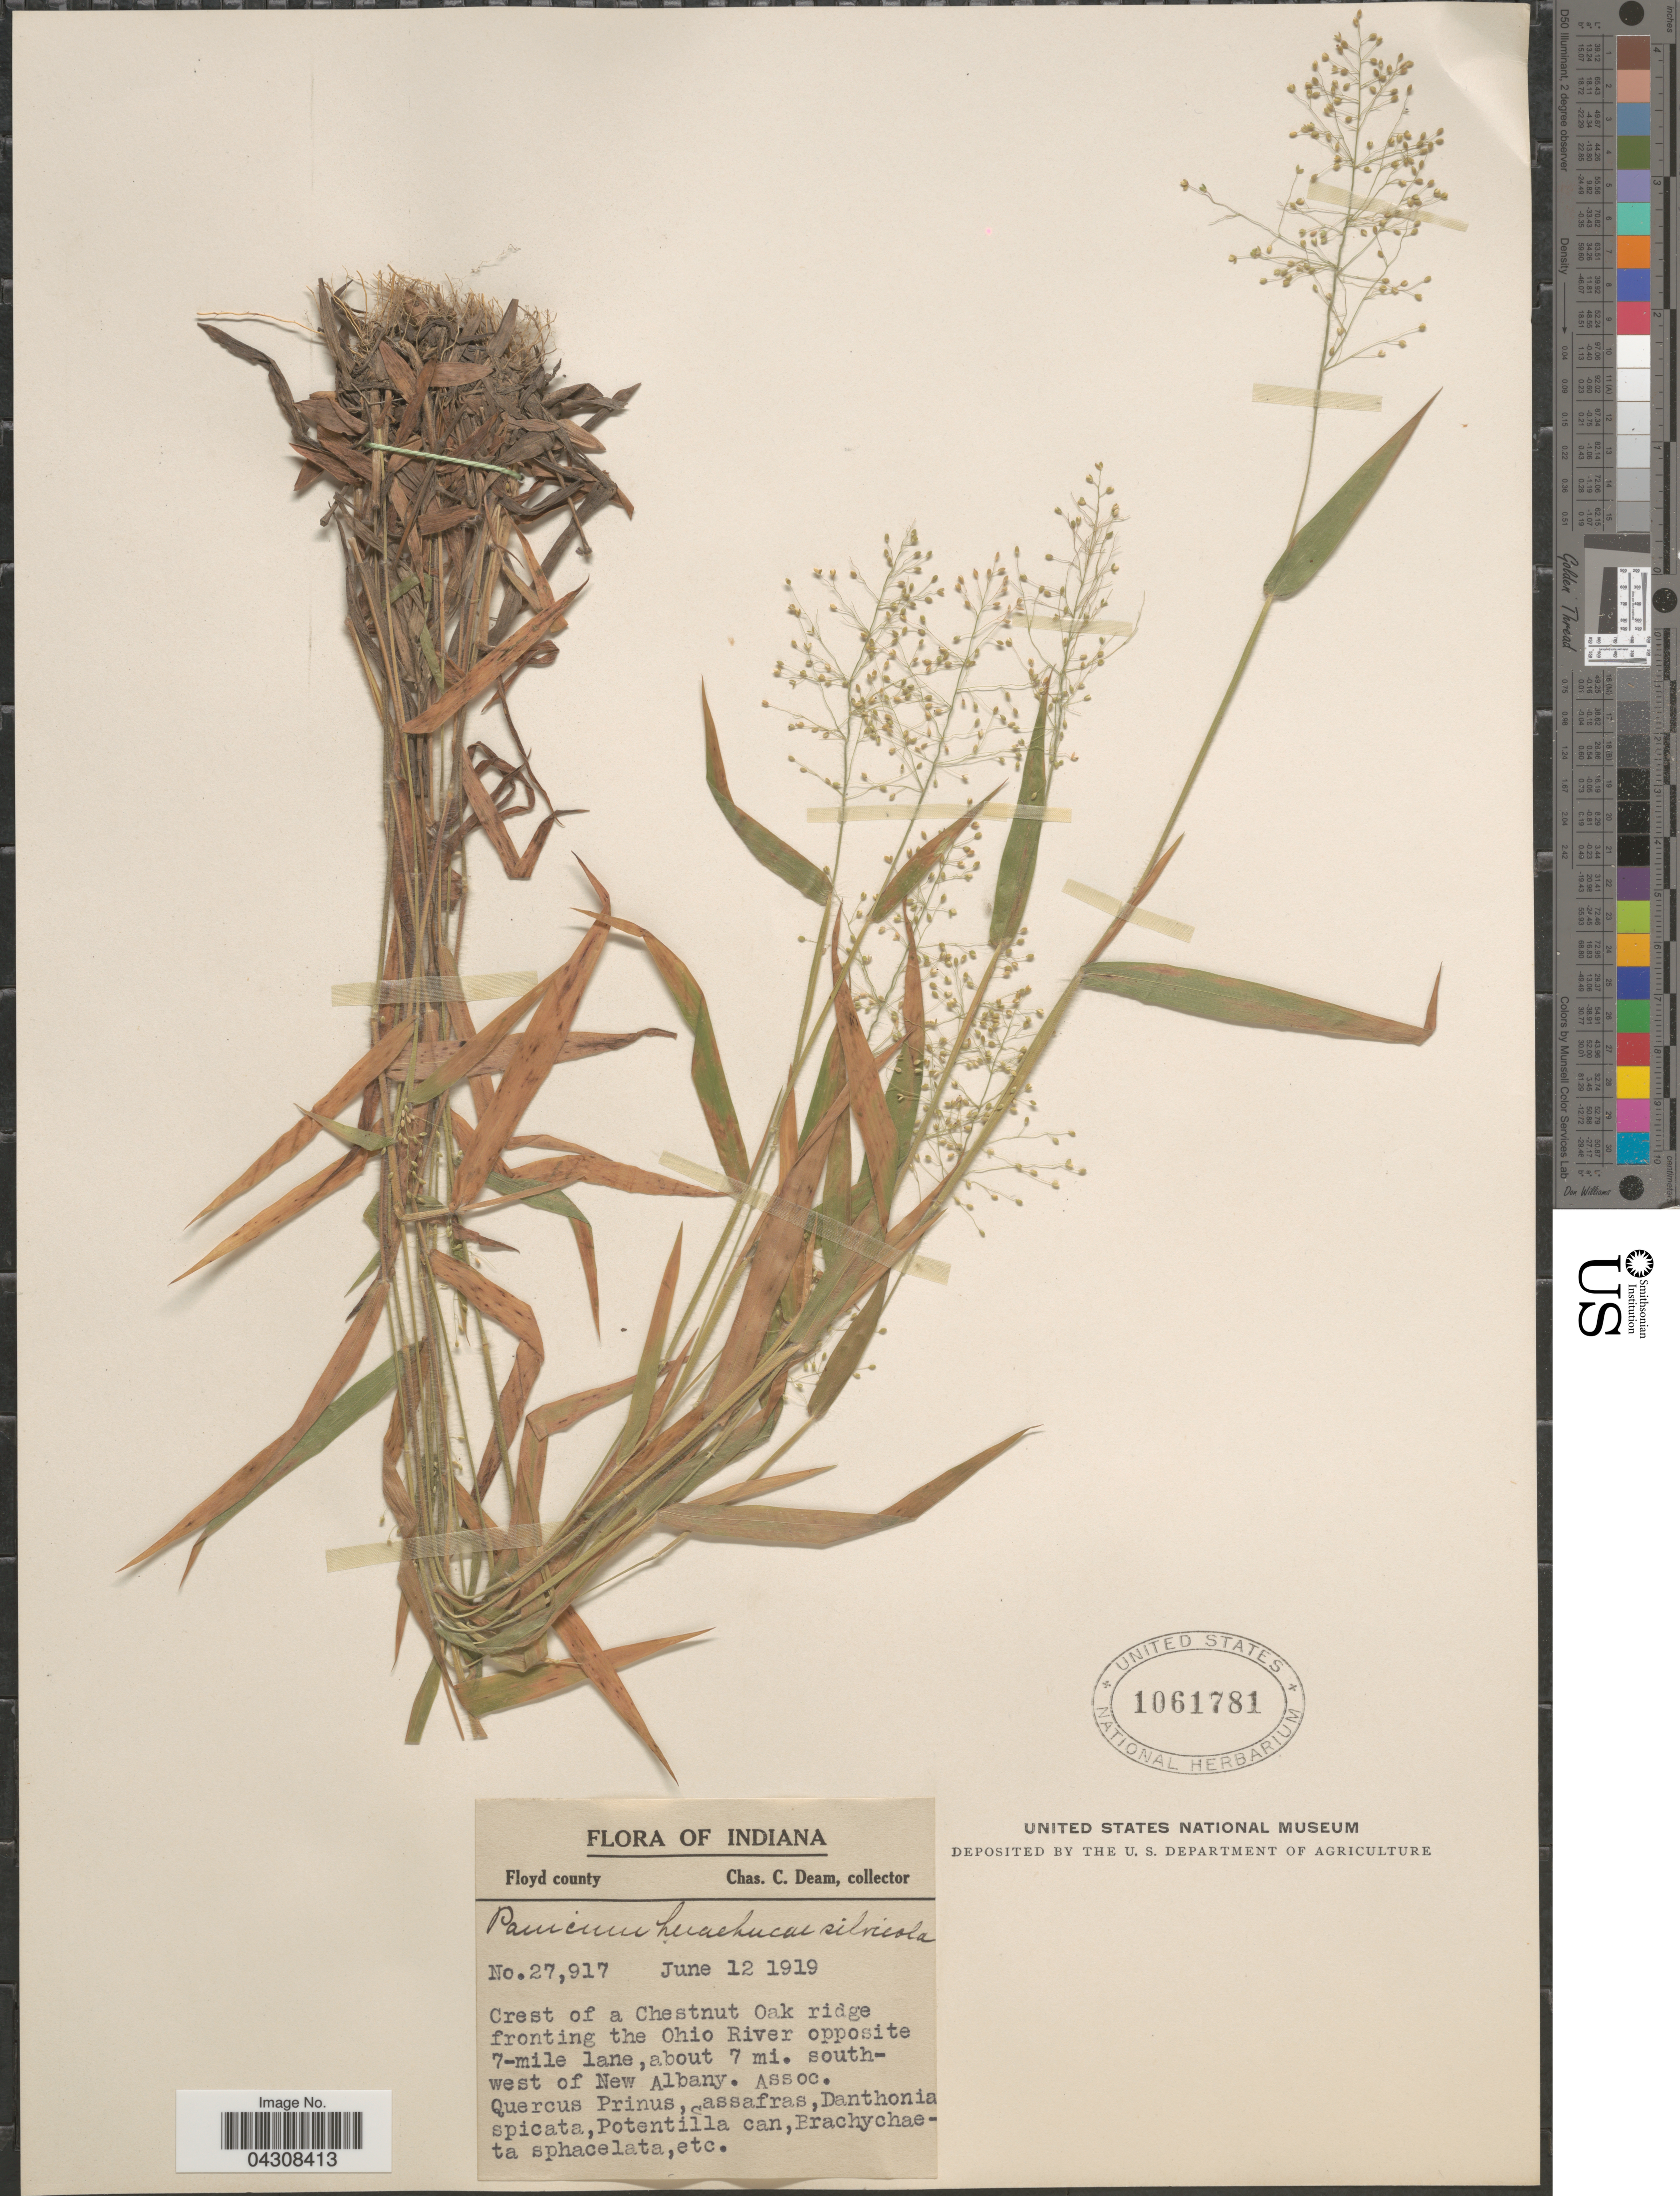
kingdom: Plantae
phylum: Tracheophyta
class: Liliopsida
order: Poales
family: Poaceae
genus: Dichanthelium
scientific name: Dichanthelium acuminatum var. acuminatum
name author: (Sw.) Gould & C.A. Clark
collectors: C. C. Deam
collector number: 27917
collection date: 1919-06-12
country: United States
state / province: Indiana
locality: Floyd county. Crest of a Chestnut Oadk ridge fronting the Ohio River opposite 7-mile land, about 7 mi. south-west of New Albany.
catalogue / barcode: US 1061781